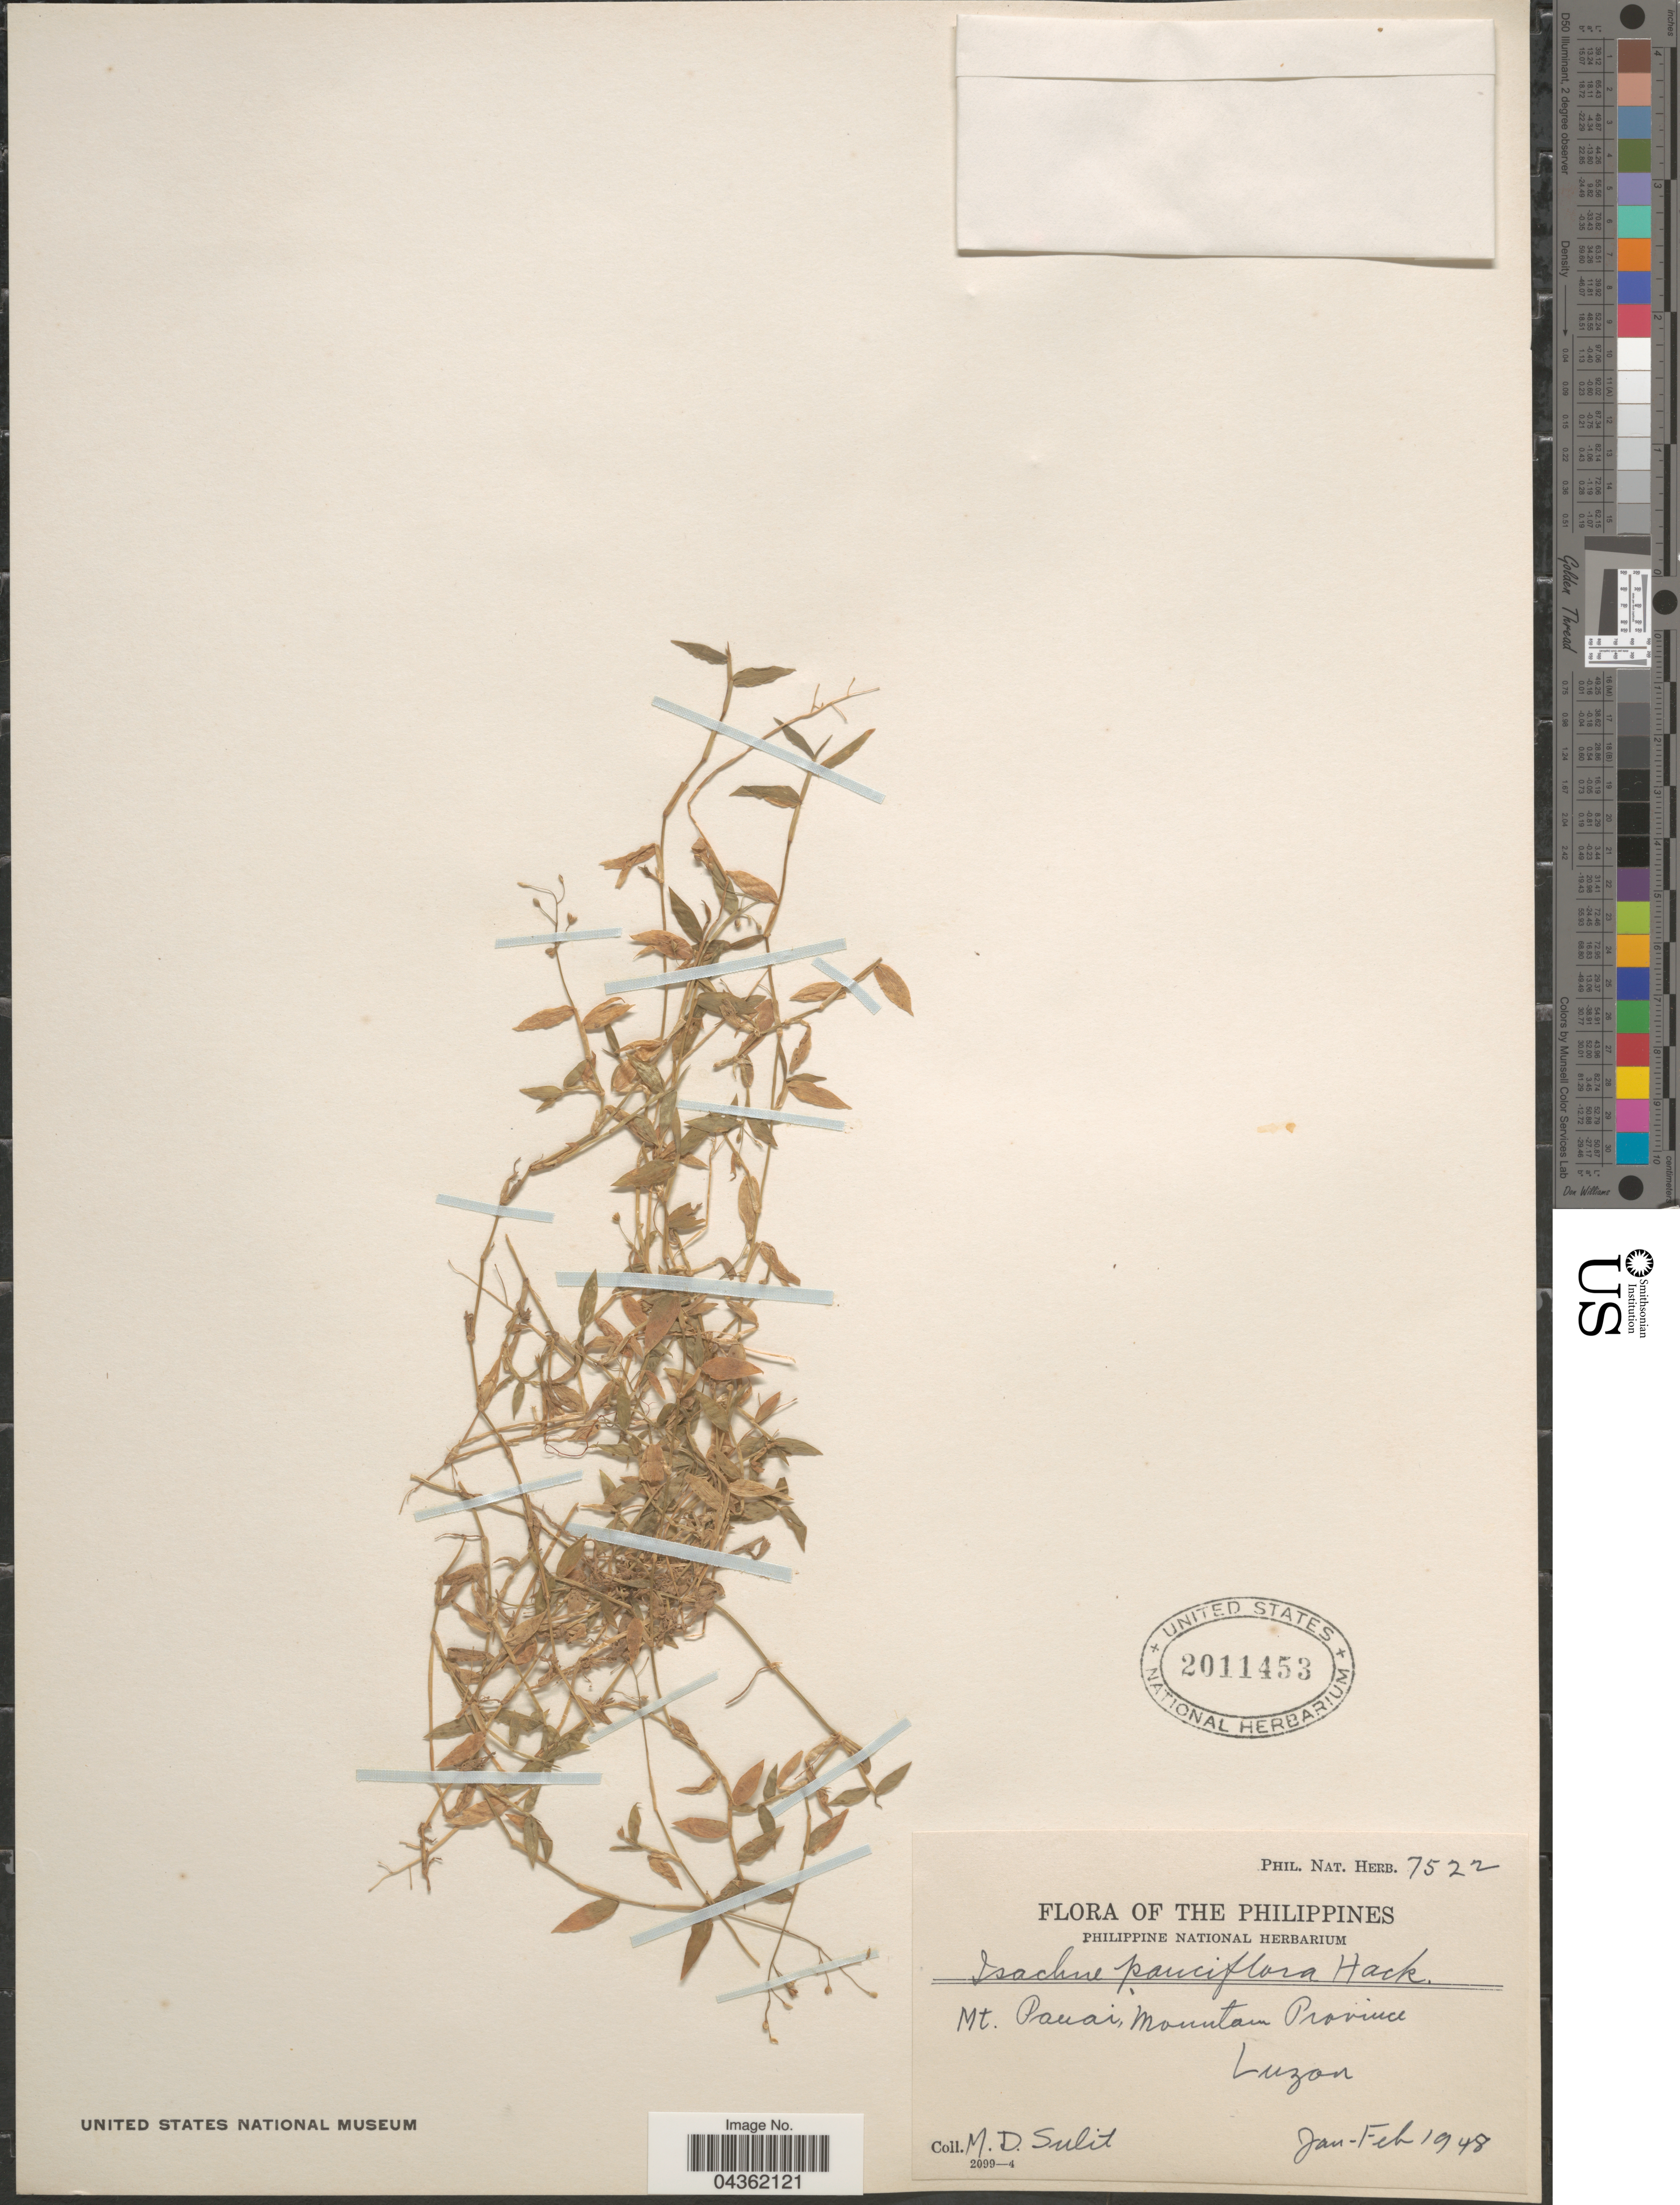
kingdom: Plantae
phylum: Tracheophyta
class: Liliopsida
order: Poales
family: Poaceae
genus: Isachne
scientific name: Isachne myosotis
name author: Nees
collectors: M. Sulit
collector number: Phil. Nat. Herb. 7522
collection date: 1948-01/1948-02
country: Philippines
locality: Mt. Pauai, Mountain Province. Luzon.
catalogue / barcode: US 2011453